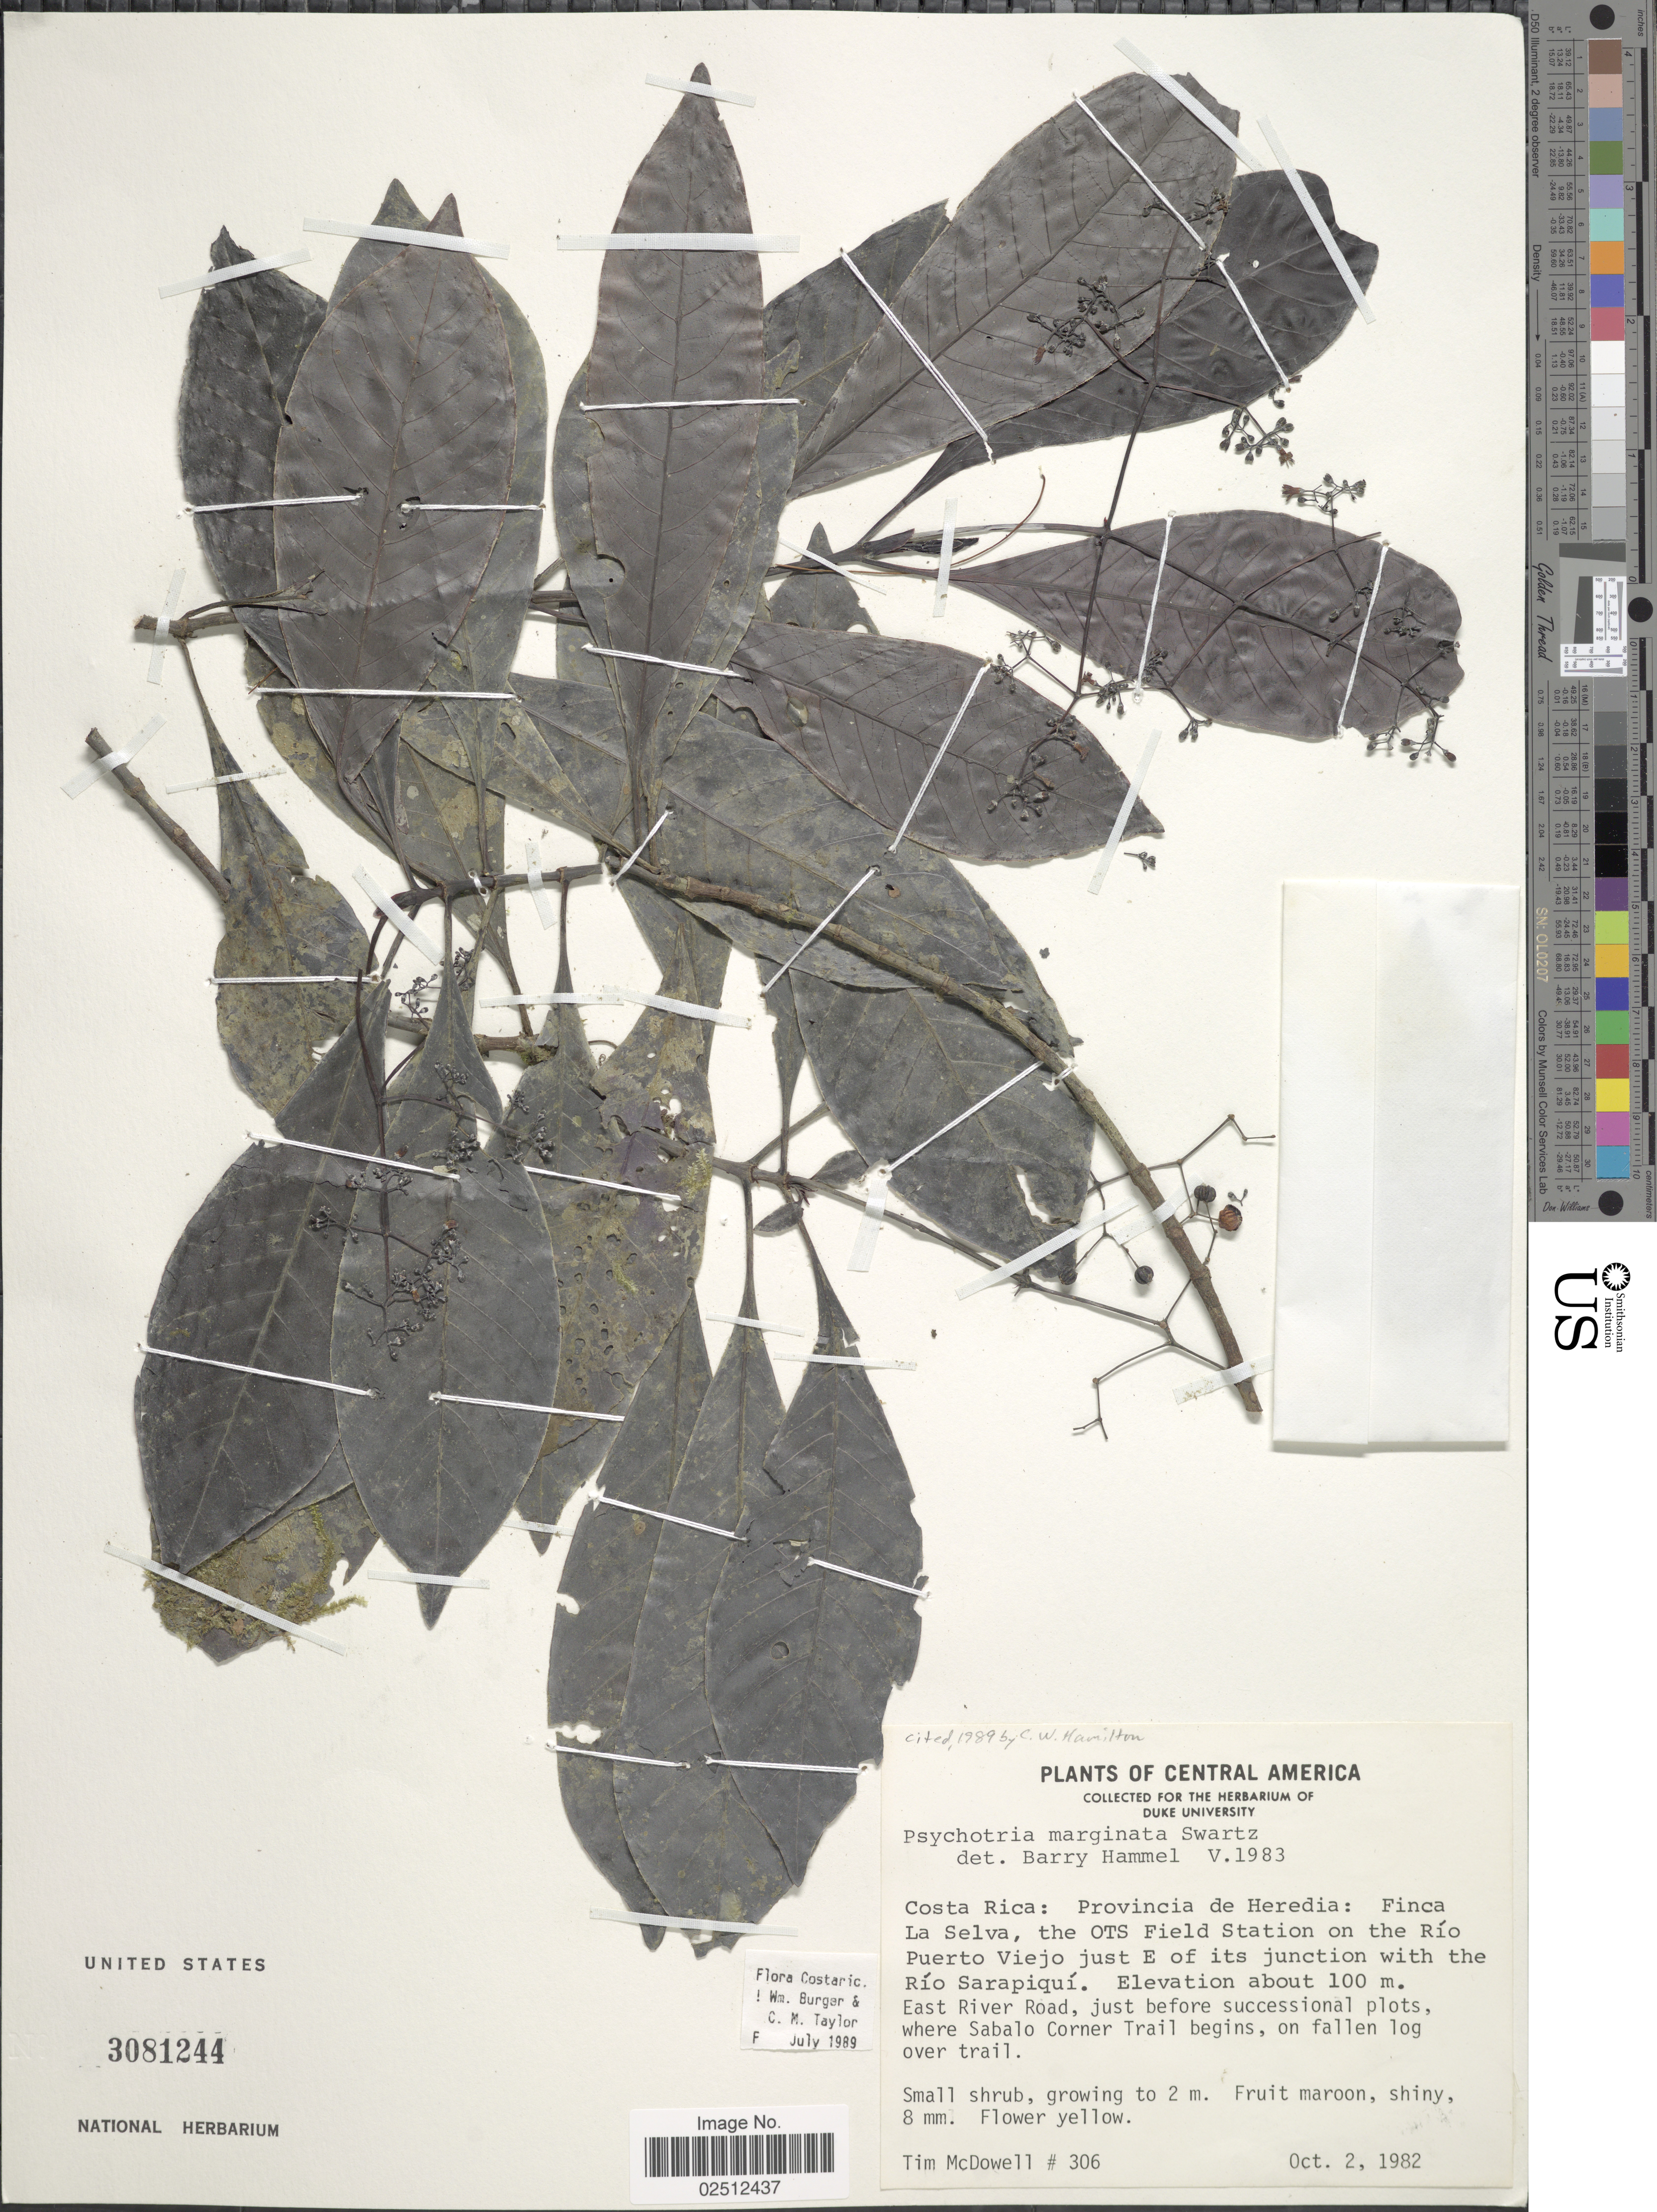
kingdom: Plantae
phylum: Tracheophyta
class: Magnoliopsida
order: Gentianales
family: Rubiaceae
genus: Psychotria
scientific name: Psychotria marginata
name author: Sw.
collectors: T. McDowell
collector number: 306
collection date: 1982-10-02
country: Costa Rica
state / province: Heredia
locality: Costa Rica: Provincia de Heredia: Finca La Selva, the OTS Field Station on the Rio Puerto Viejo just E of its junction with the Rio Sarapiqui, East River Road, just before successional plots where Sabalo Corner Trail begins, on fallen lof over trail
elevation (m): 100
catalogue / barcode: US 3081244